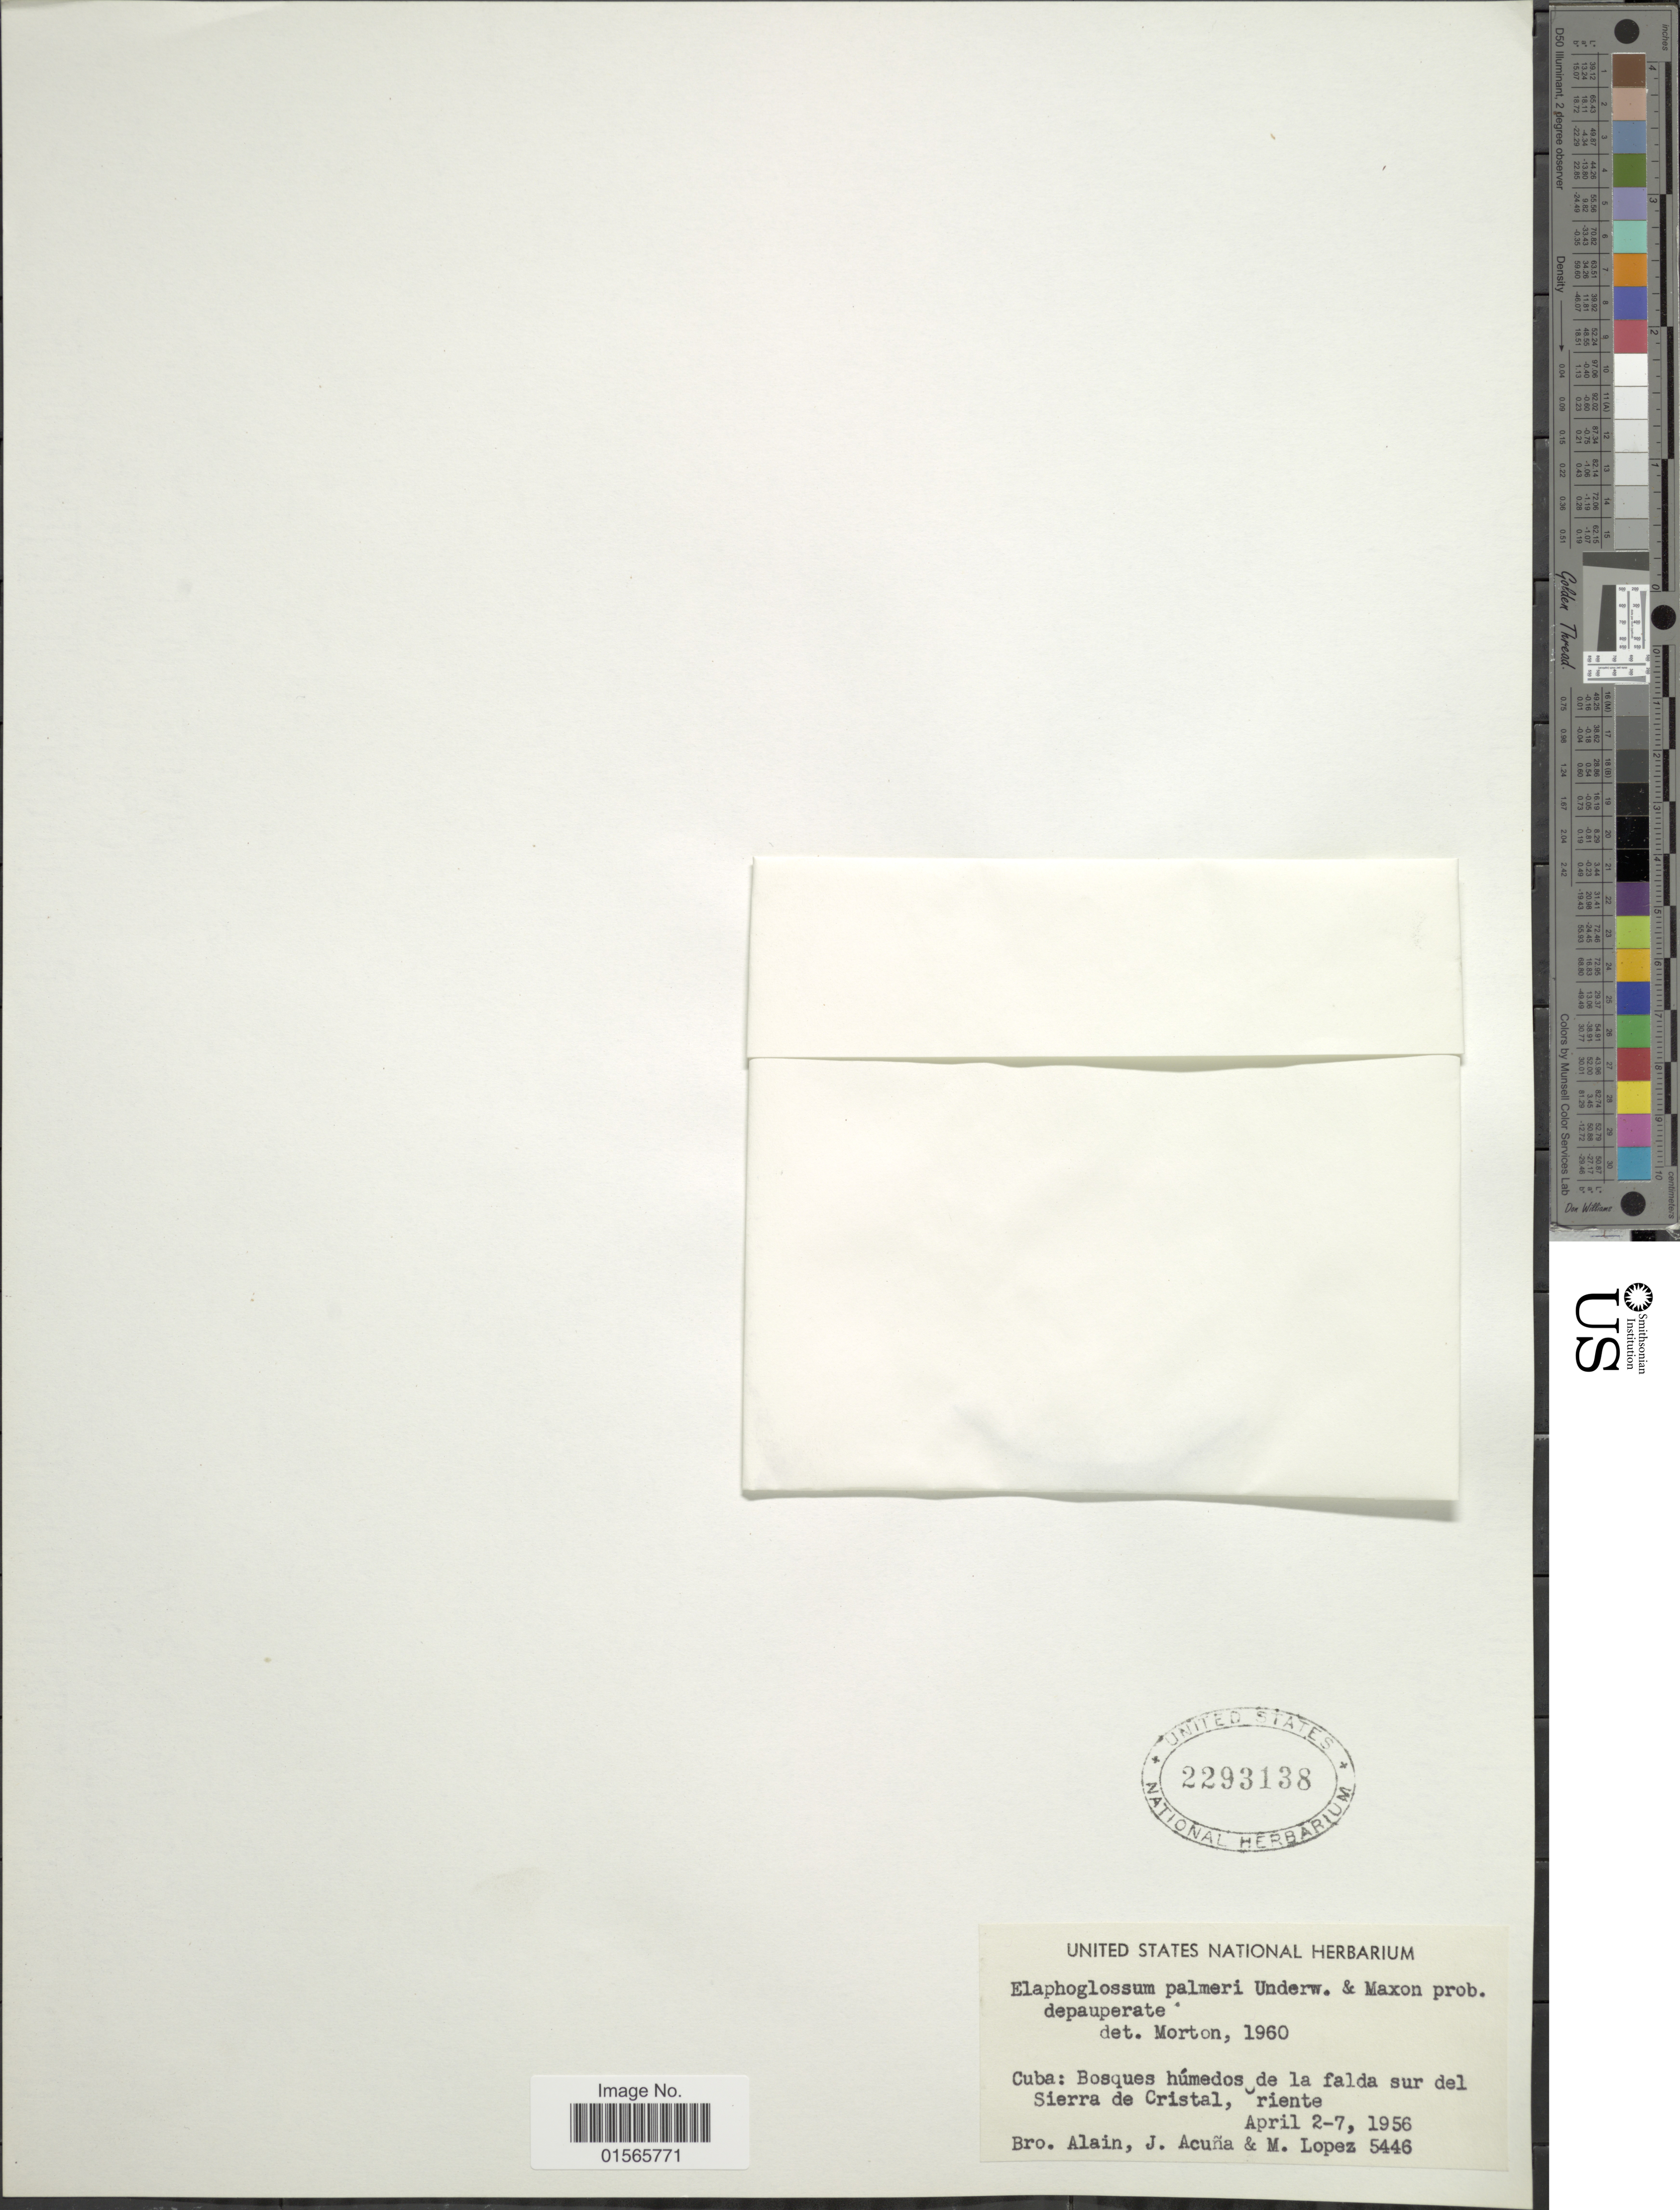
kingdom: Plantae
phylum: Tracheophyta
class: Polypodiopsida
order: Polypodiales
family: Dryopteridaceae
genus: Elaphoglossum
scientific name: Elaphoglossum palmeri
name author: Underw. & Maxon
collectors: A. H. Liogier, J. Acuña & M. Lopez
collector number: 5446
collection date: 1956-04-02/1956-04-07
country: Cuba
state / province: Oriente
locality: Bosques húmedos de la falda sur del Sierra de Cristal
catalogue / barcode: US 2293138